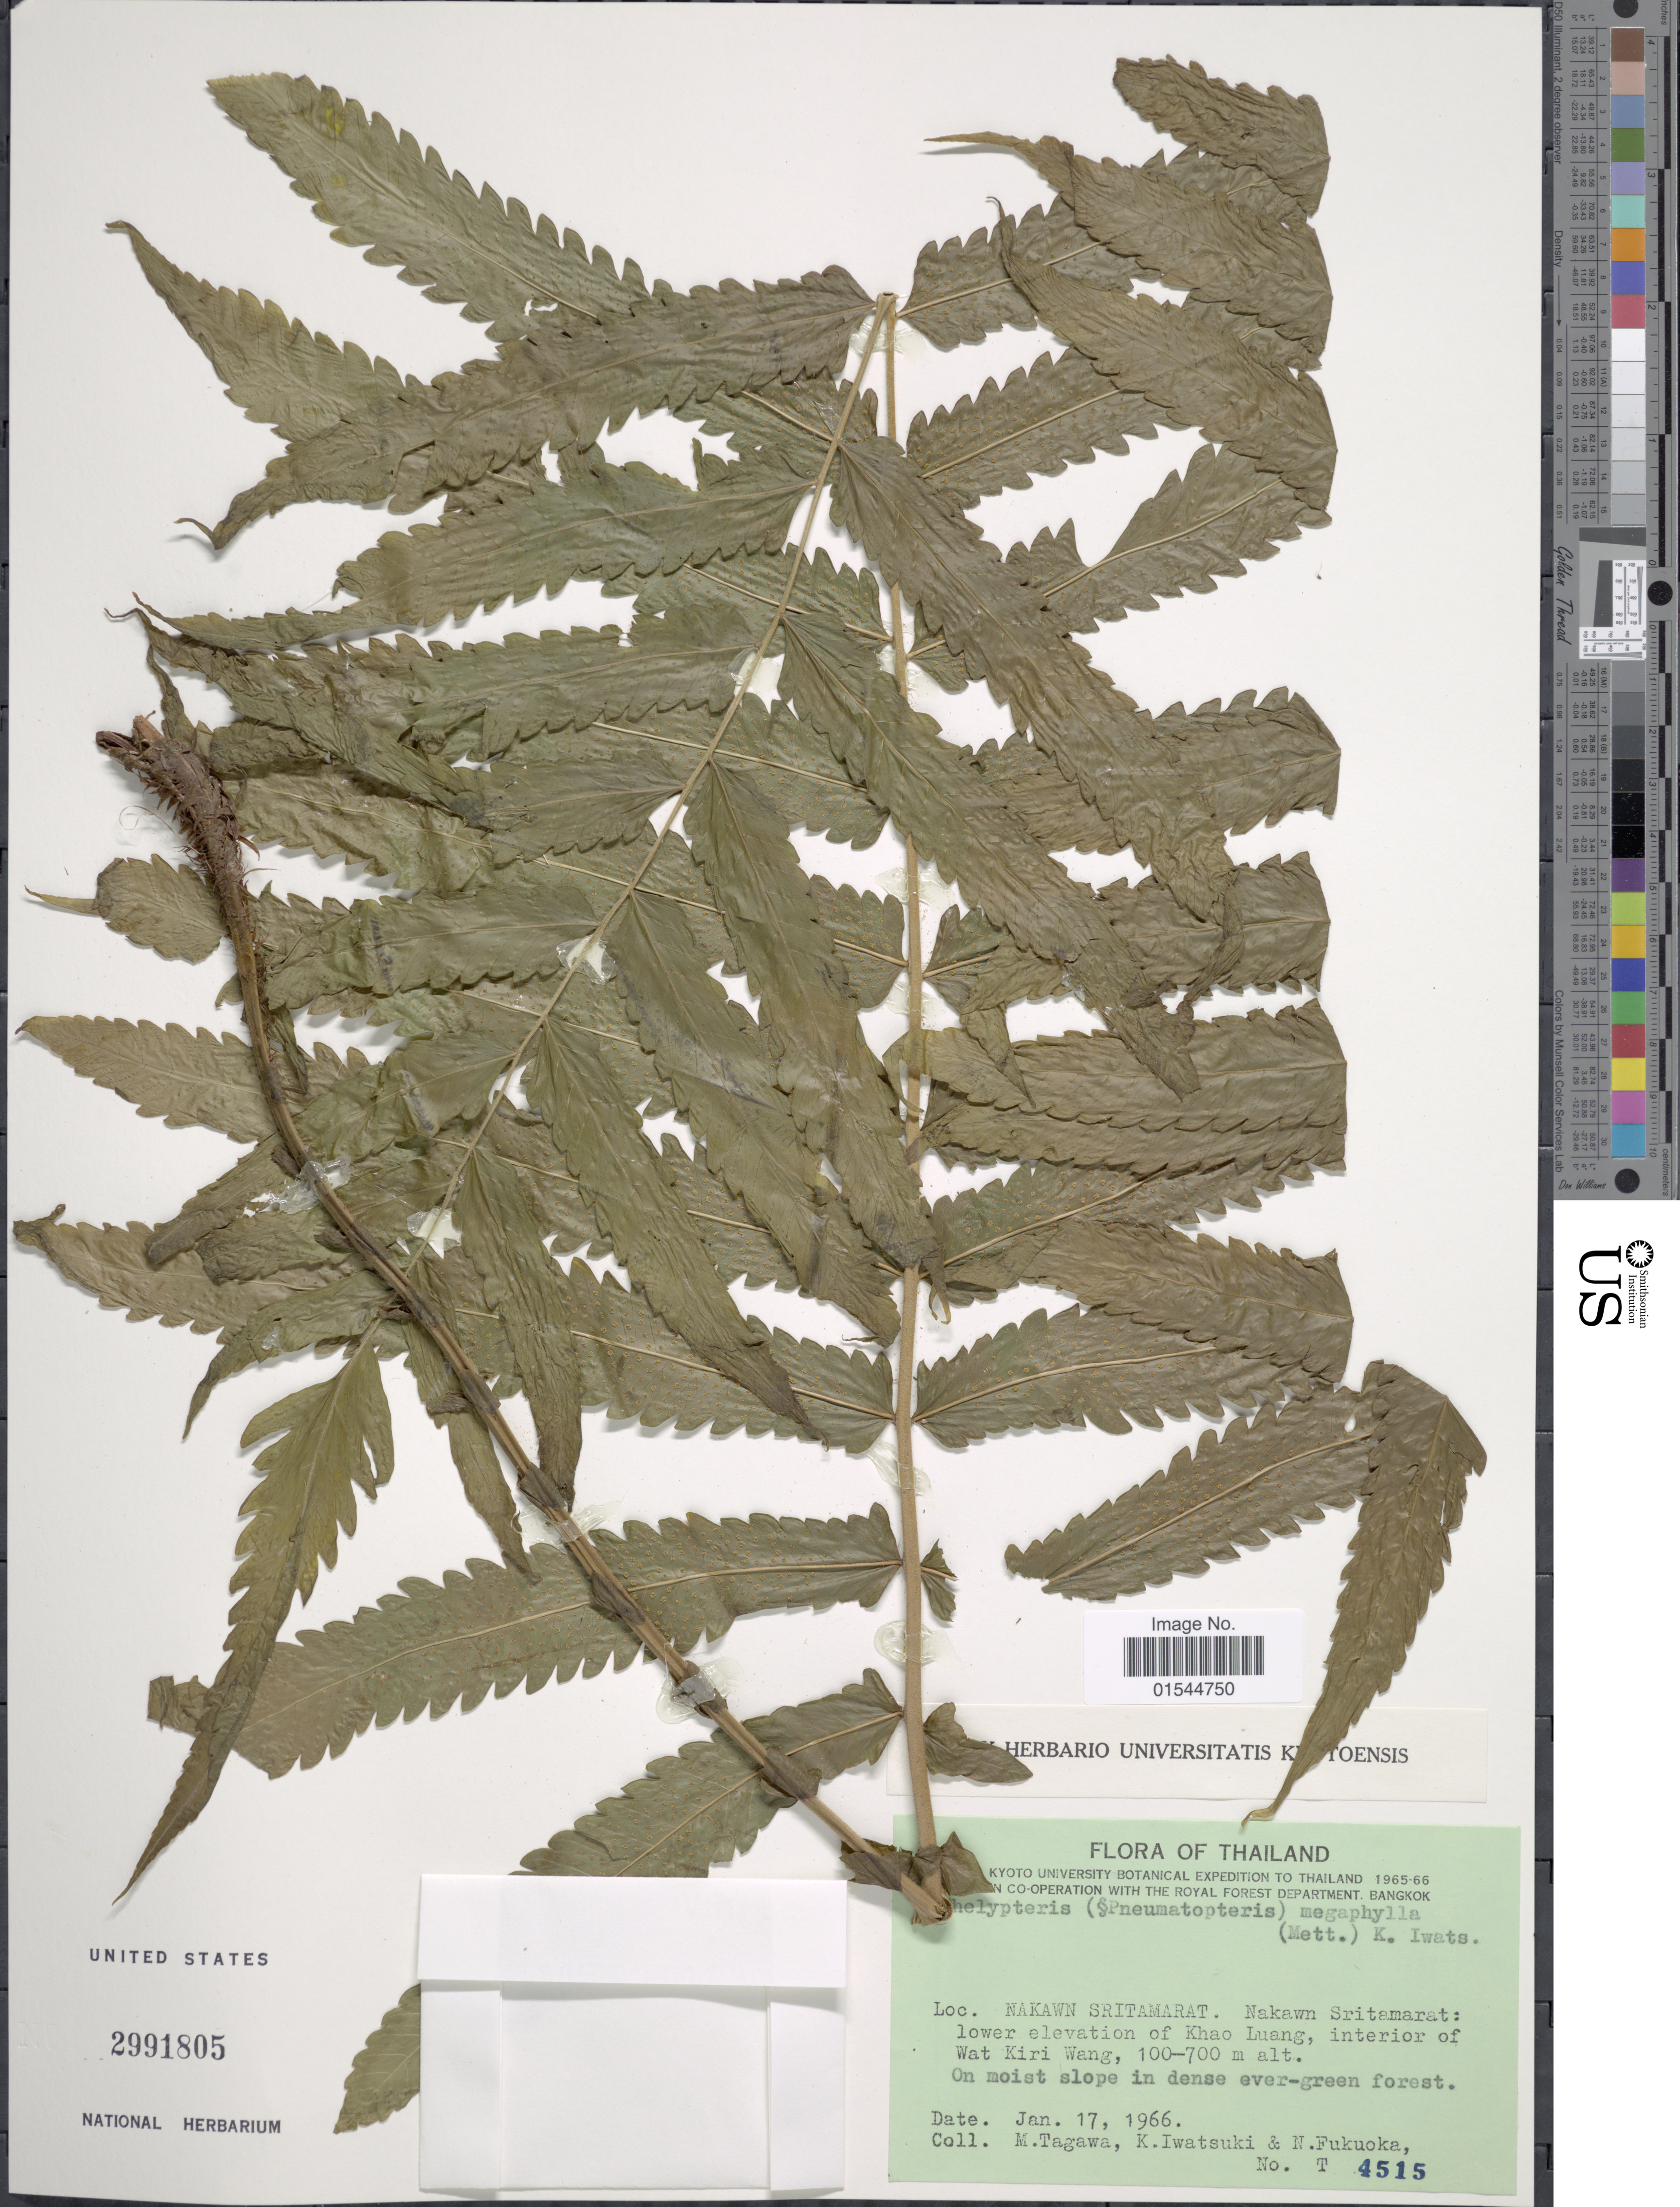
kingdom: Plantae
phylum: Tracheophyta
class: Polypodiopsida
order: Polypodiales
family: Thelypteridaceae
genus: Sphaerostephanos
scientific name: Sphaerostephanos penniger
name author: (Hook.) Holttum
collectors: M. Tagawa, K. Iwatsuki & N. Fukuoka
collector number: T4515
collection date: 1966-01-17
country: Thailand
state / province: Nakhon Si Thammarat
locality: Nakawn Sritamarat: lower elevation of Khao Luang, interior of Wat Kiri Wang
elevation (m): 100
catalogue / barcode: US 2991805